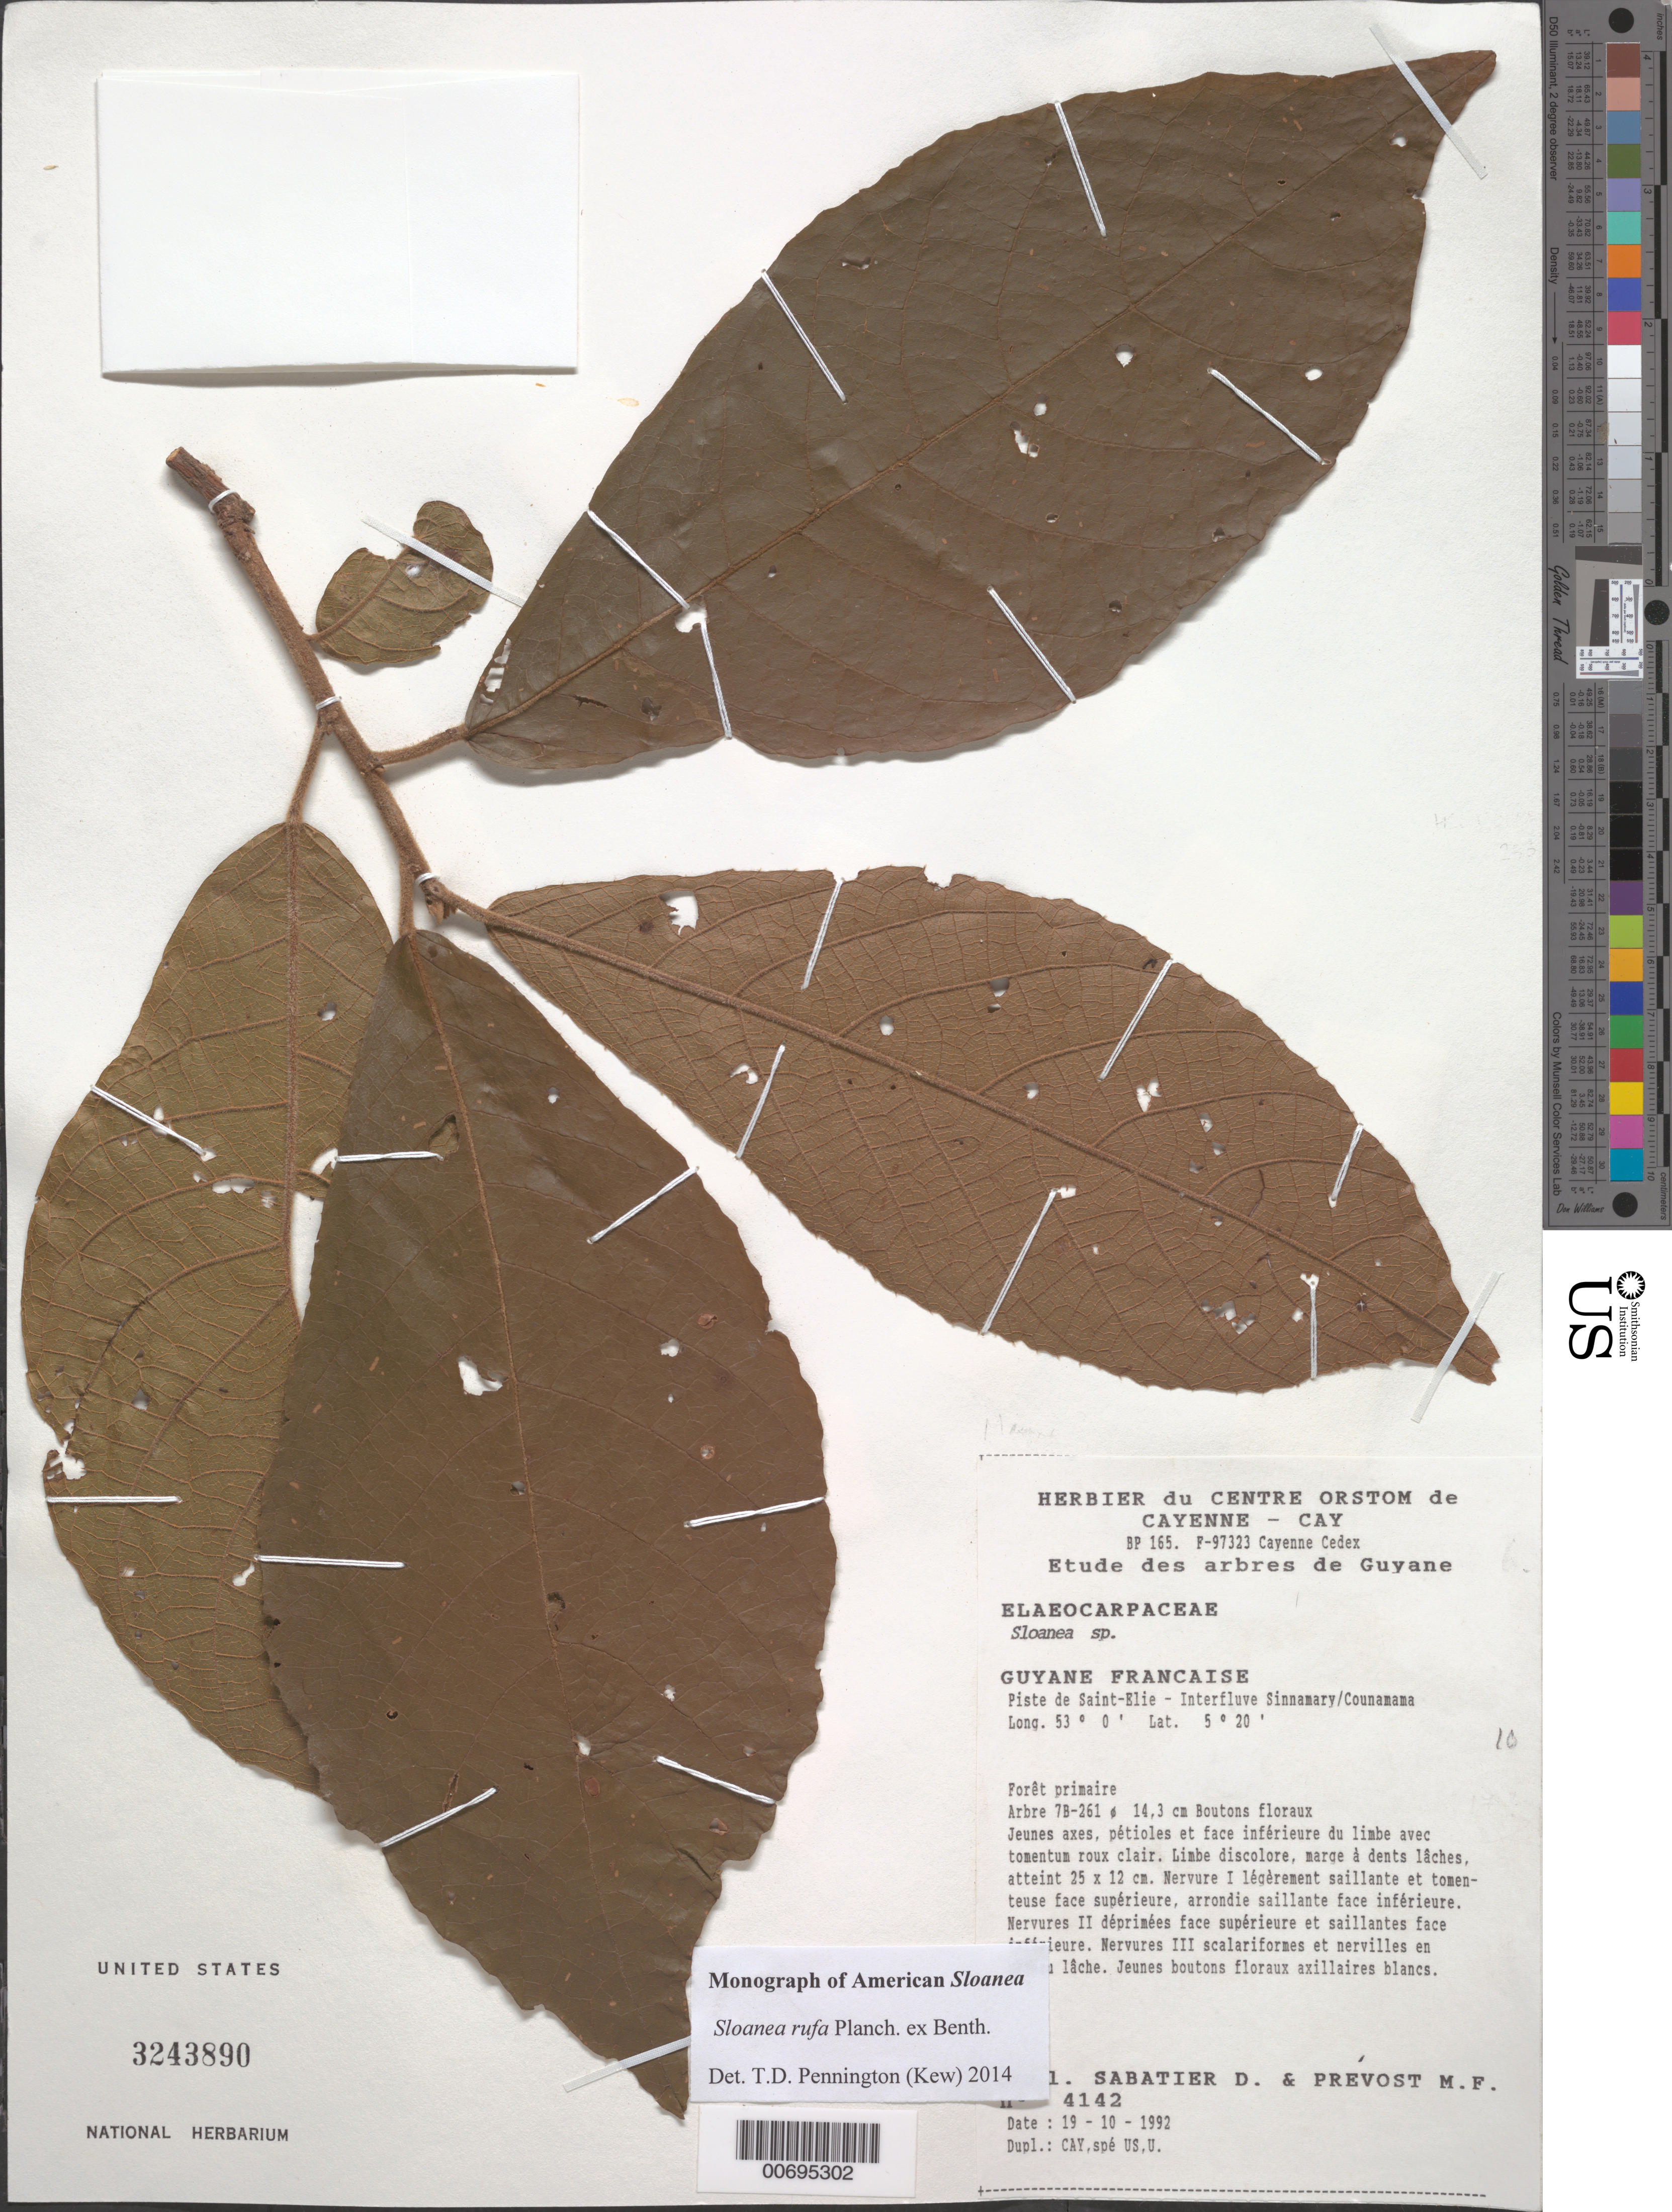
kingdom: Plantae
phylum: Tracheophyta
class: Magnoliopsida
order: Oxalidales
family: Elaeocarpaceae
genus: Sloanea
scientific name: Sloanea rufa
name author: Planch. ex Benth.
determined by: Pennington, T. D., (K)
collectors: D. Sabatier & M.-F. Prévost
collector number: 4142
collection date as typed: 19-Oct-92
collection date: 1992-10-19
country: French Guiana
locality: Piste de Saint-Élie, interfleuve Sinnamary-Counamama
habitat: Primary forest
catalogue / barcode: US 3243890